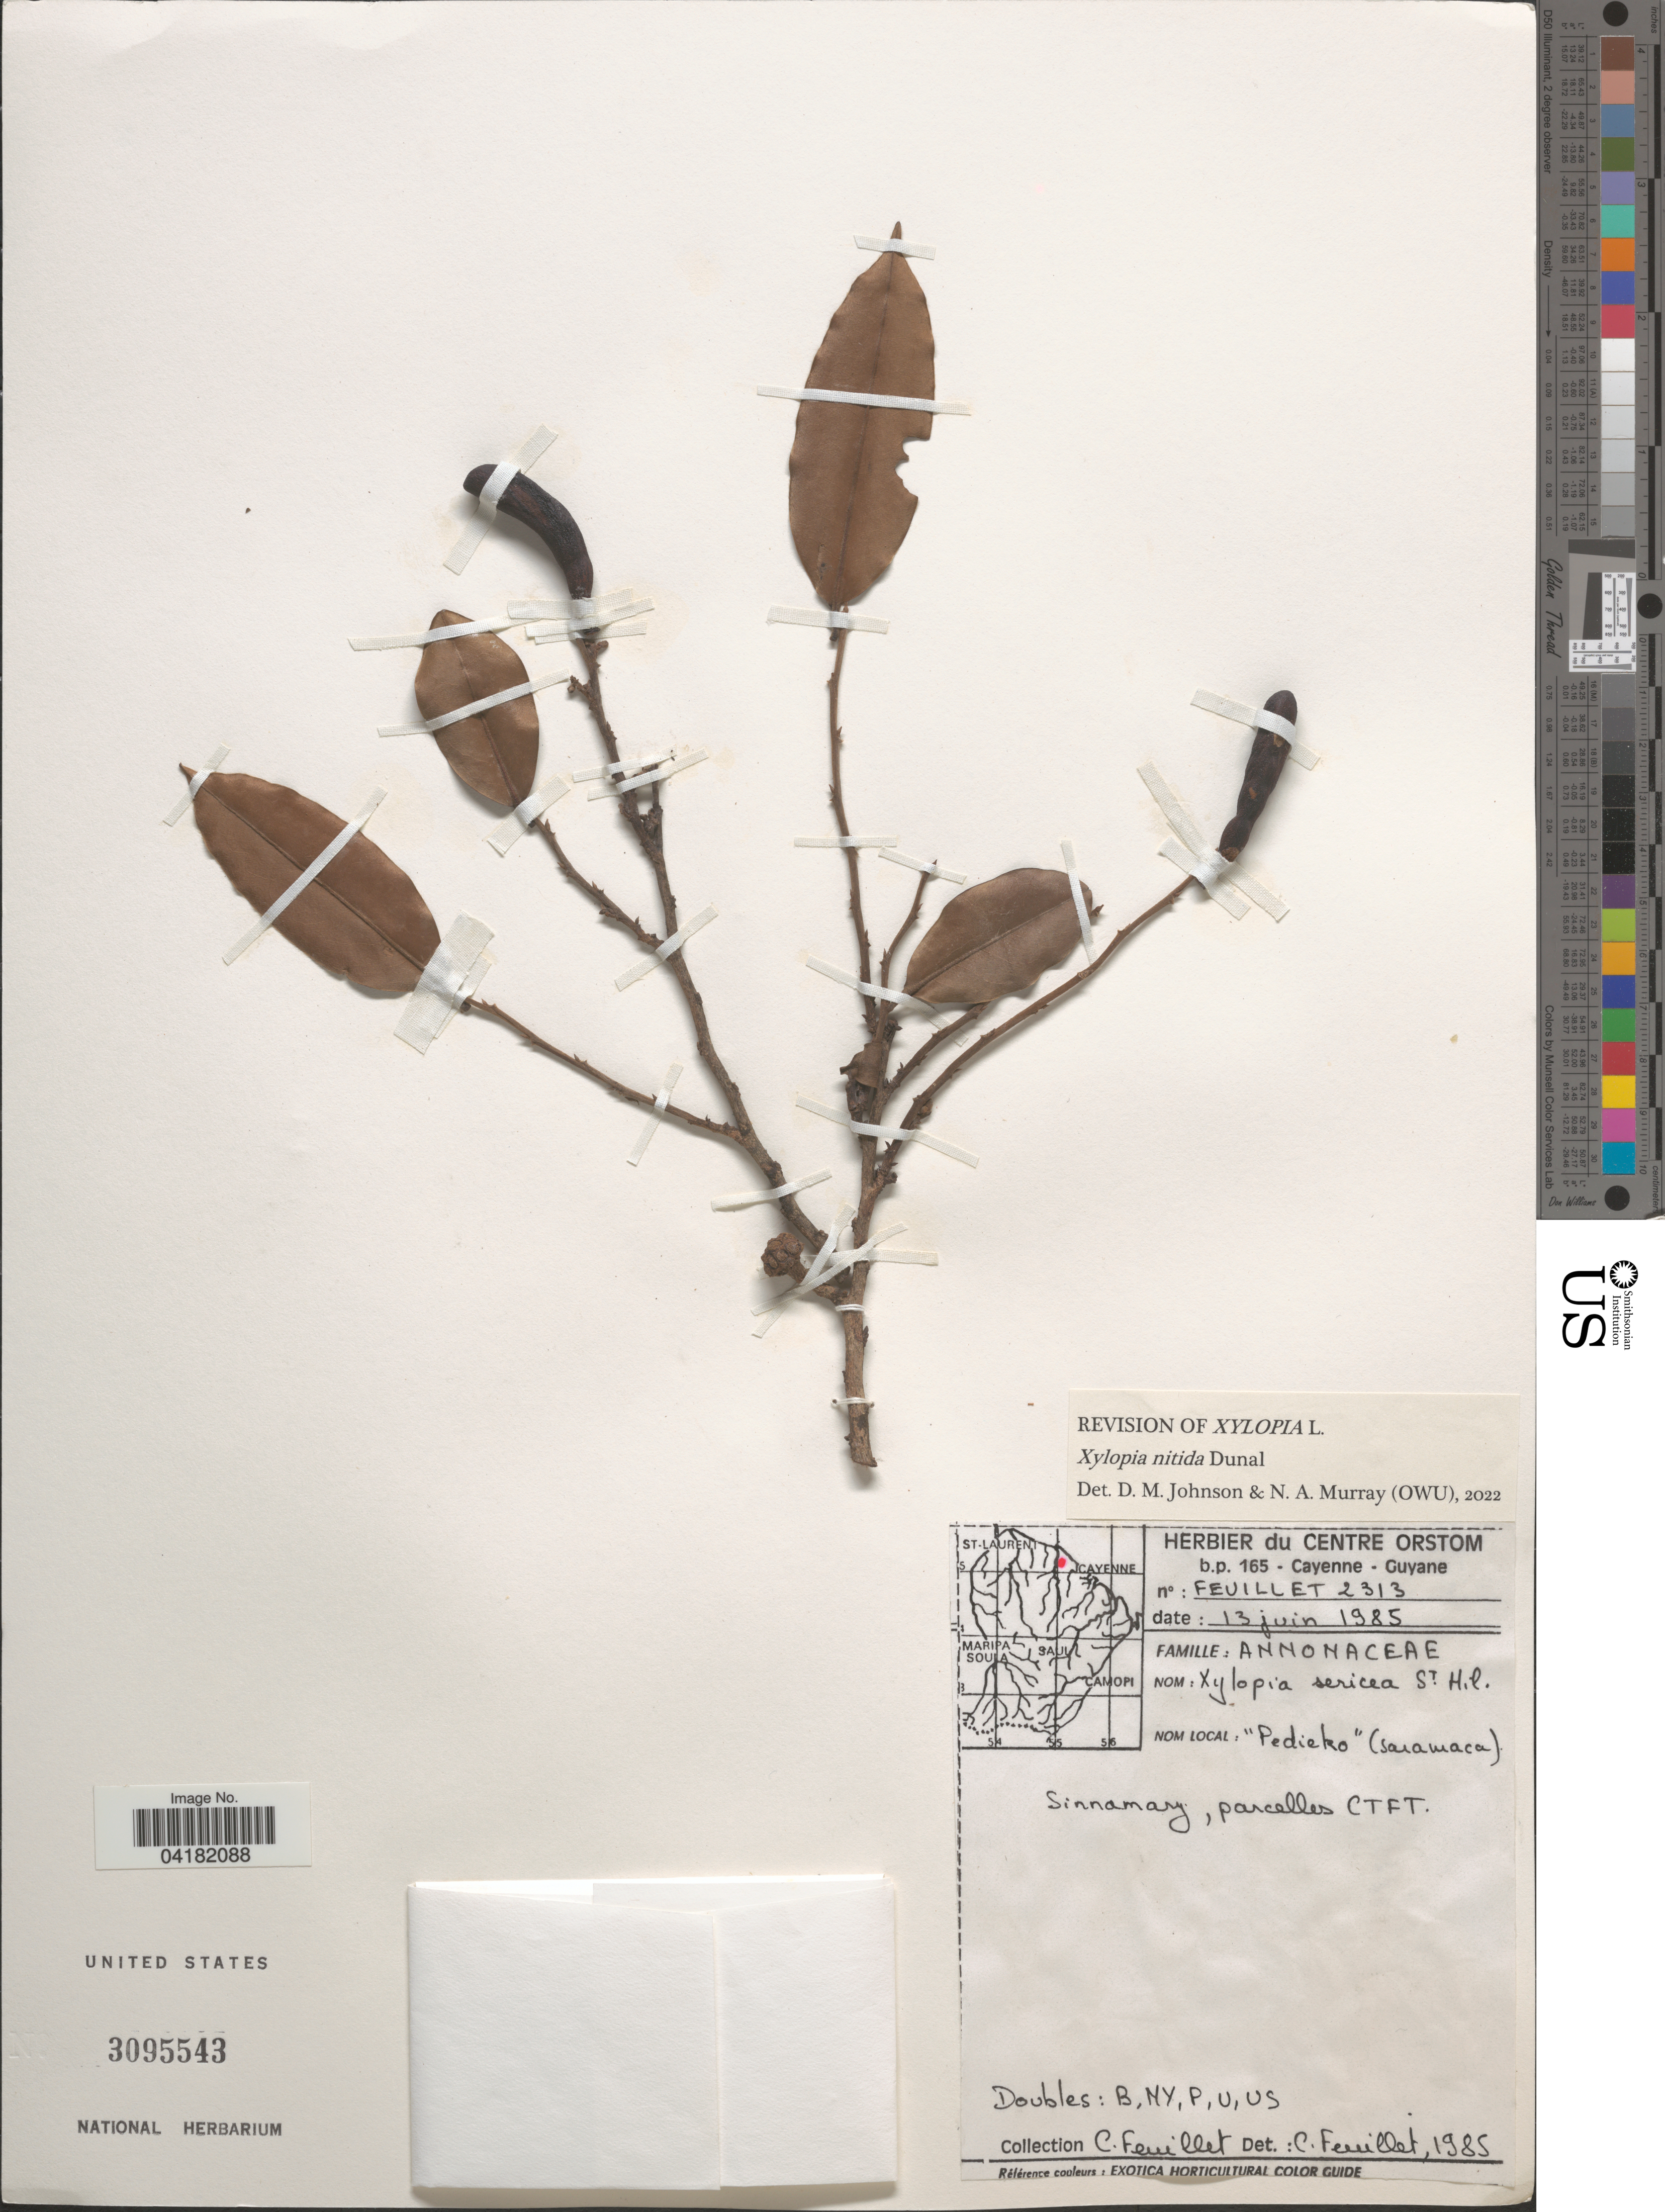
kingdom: Plantae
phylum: Tracheophyta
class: Magnoliopsida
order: Magnoliales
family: Annonaceae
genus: Xylopia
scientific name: Xylopia nitida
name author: Dunal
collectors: C. Feuillet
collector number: Feuillet2313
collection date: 1985-06-13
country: French Guiana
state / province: Cayenne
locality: Sinnamary, parcelles CTFT.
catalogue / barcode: US 3095543